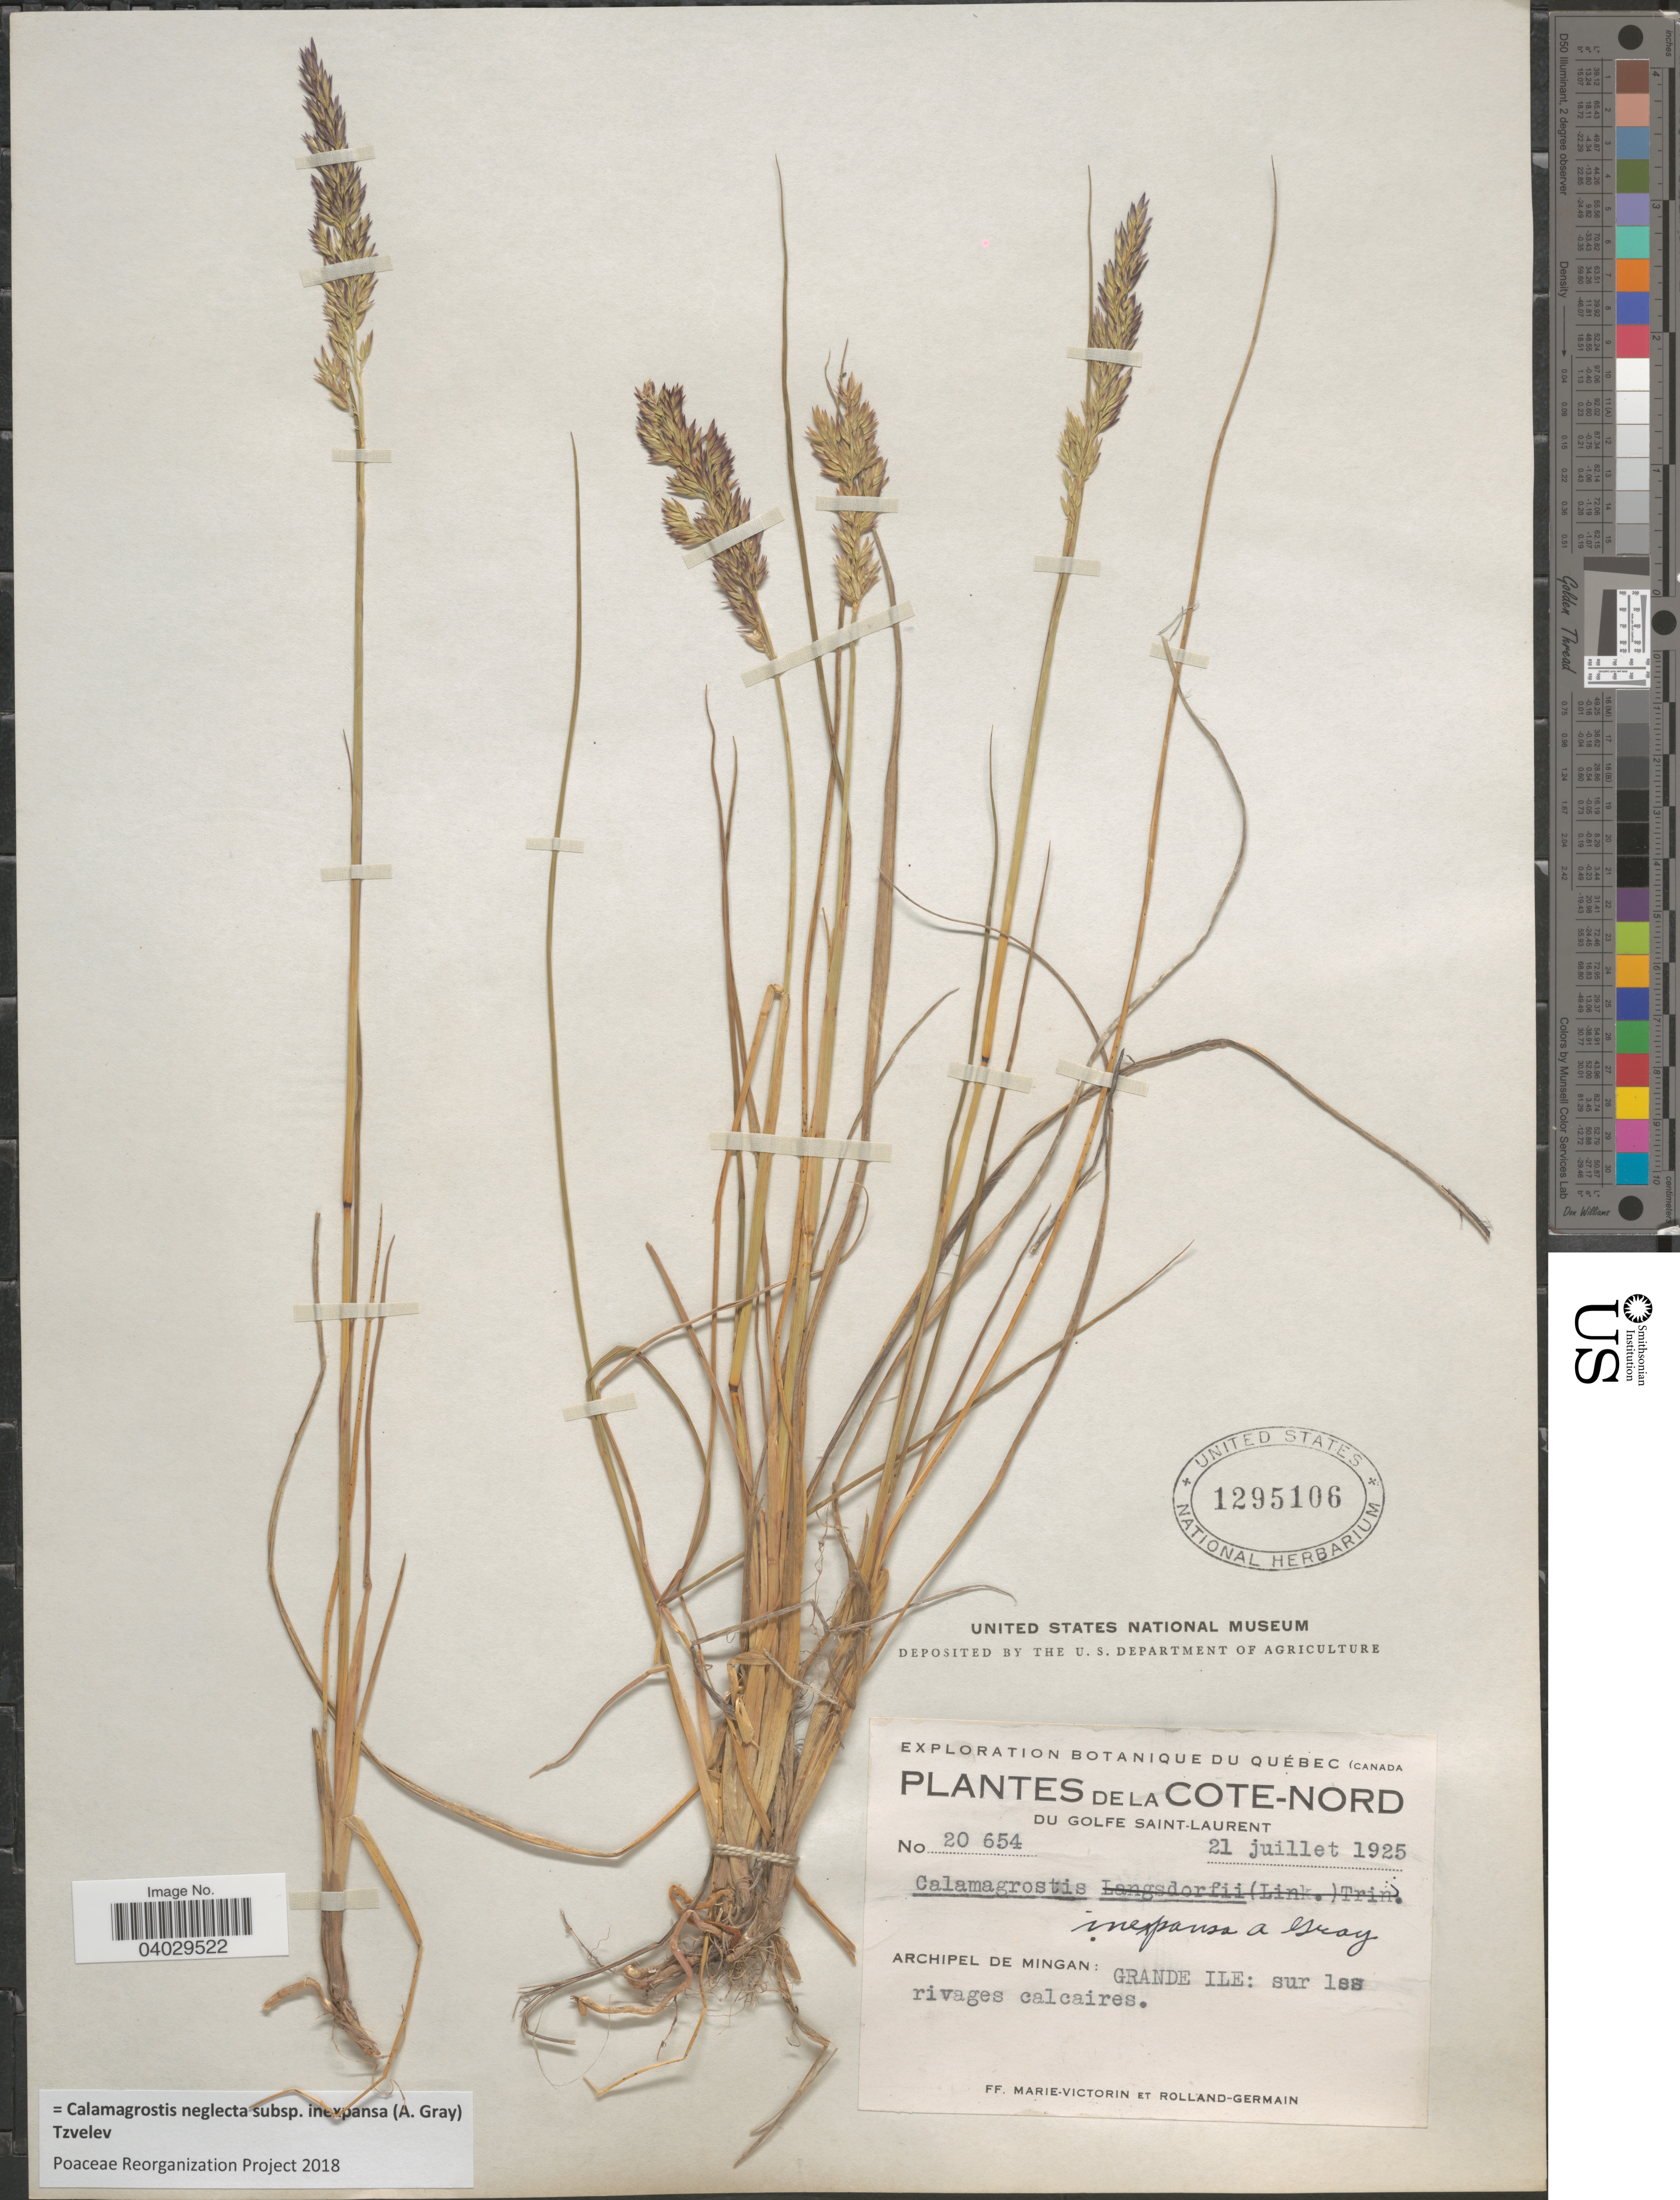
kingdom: Plantae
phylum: Tracheophyta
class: Liliopsida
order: Poales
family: Poaceae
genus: Calamagrostis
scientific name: Calamagrostis neglecta subsp. inexpansa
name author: (A. Gray) Tzvelev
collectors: F. Marie-Victorin & Rolland-Germain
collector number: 20654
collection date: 1925-07-21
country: Canada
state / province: Quebec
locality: Cote-Nord. Du Golfe Saint-Laurent. Archipel de Mingan: Grande Ile: sur les rivages calcaires.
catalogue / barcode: US 1295106